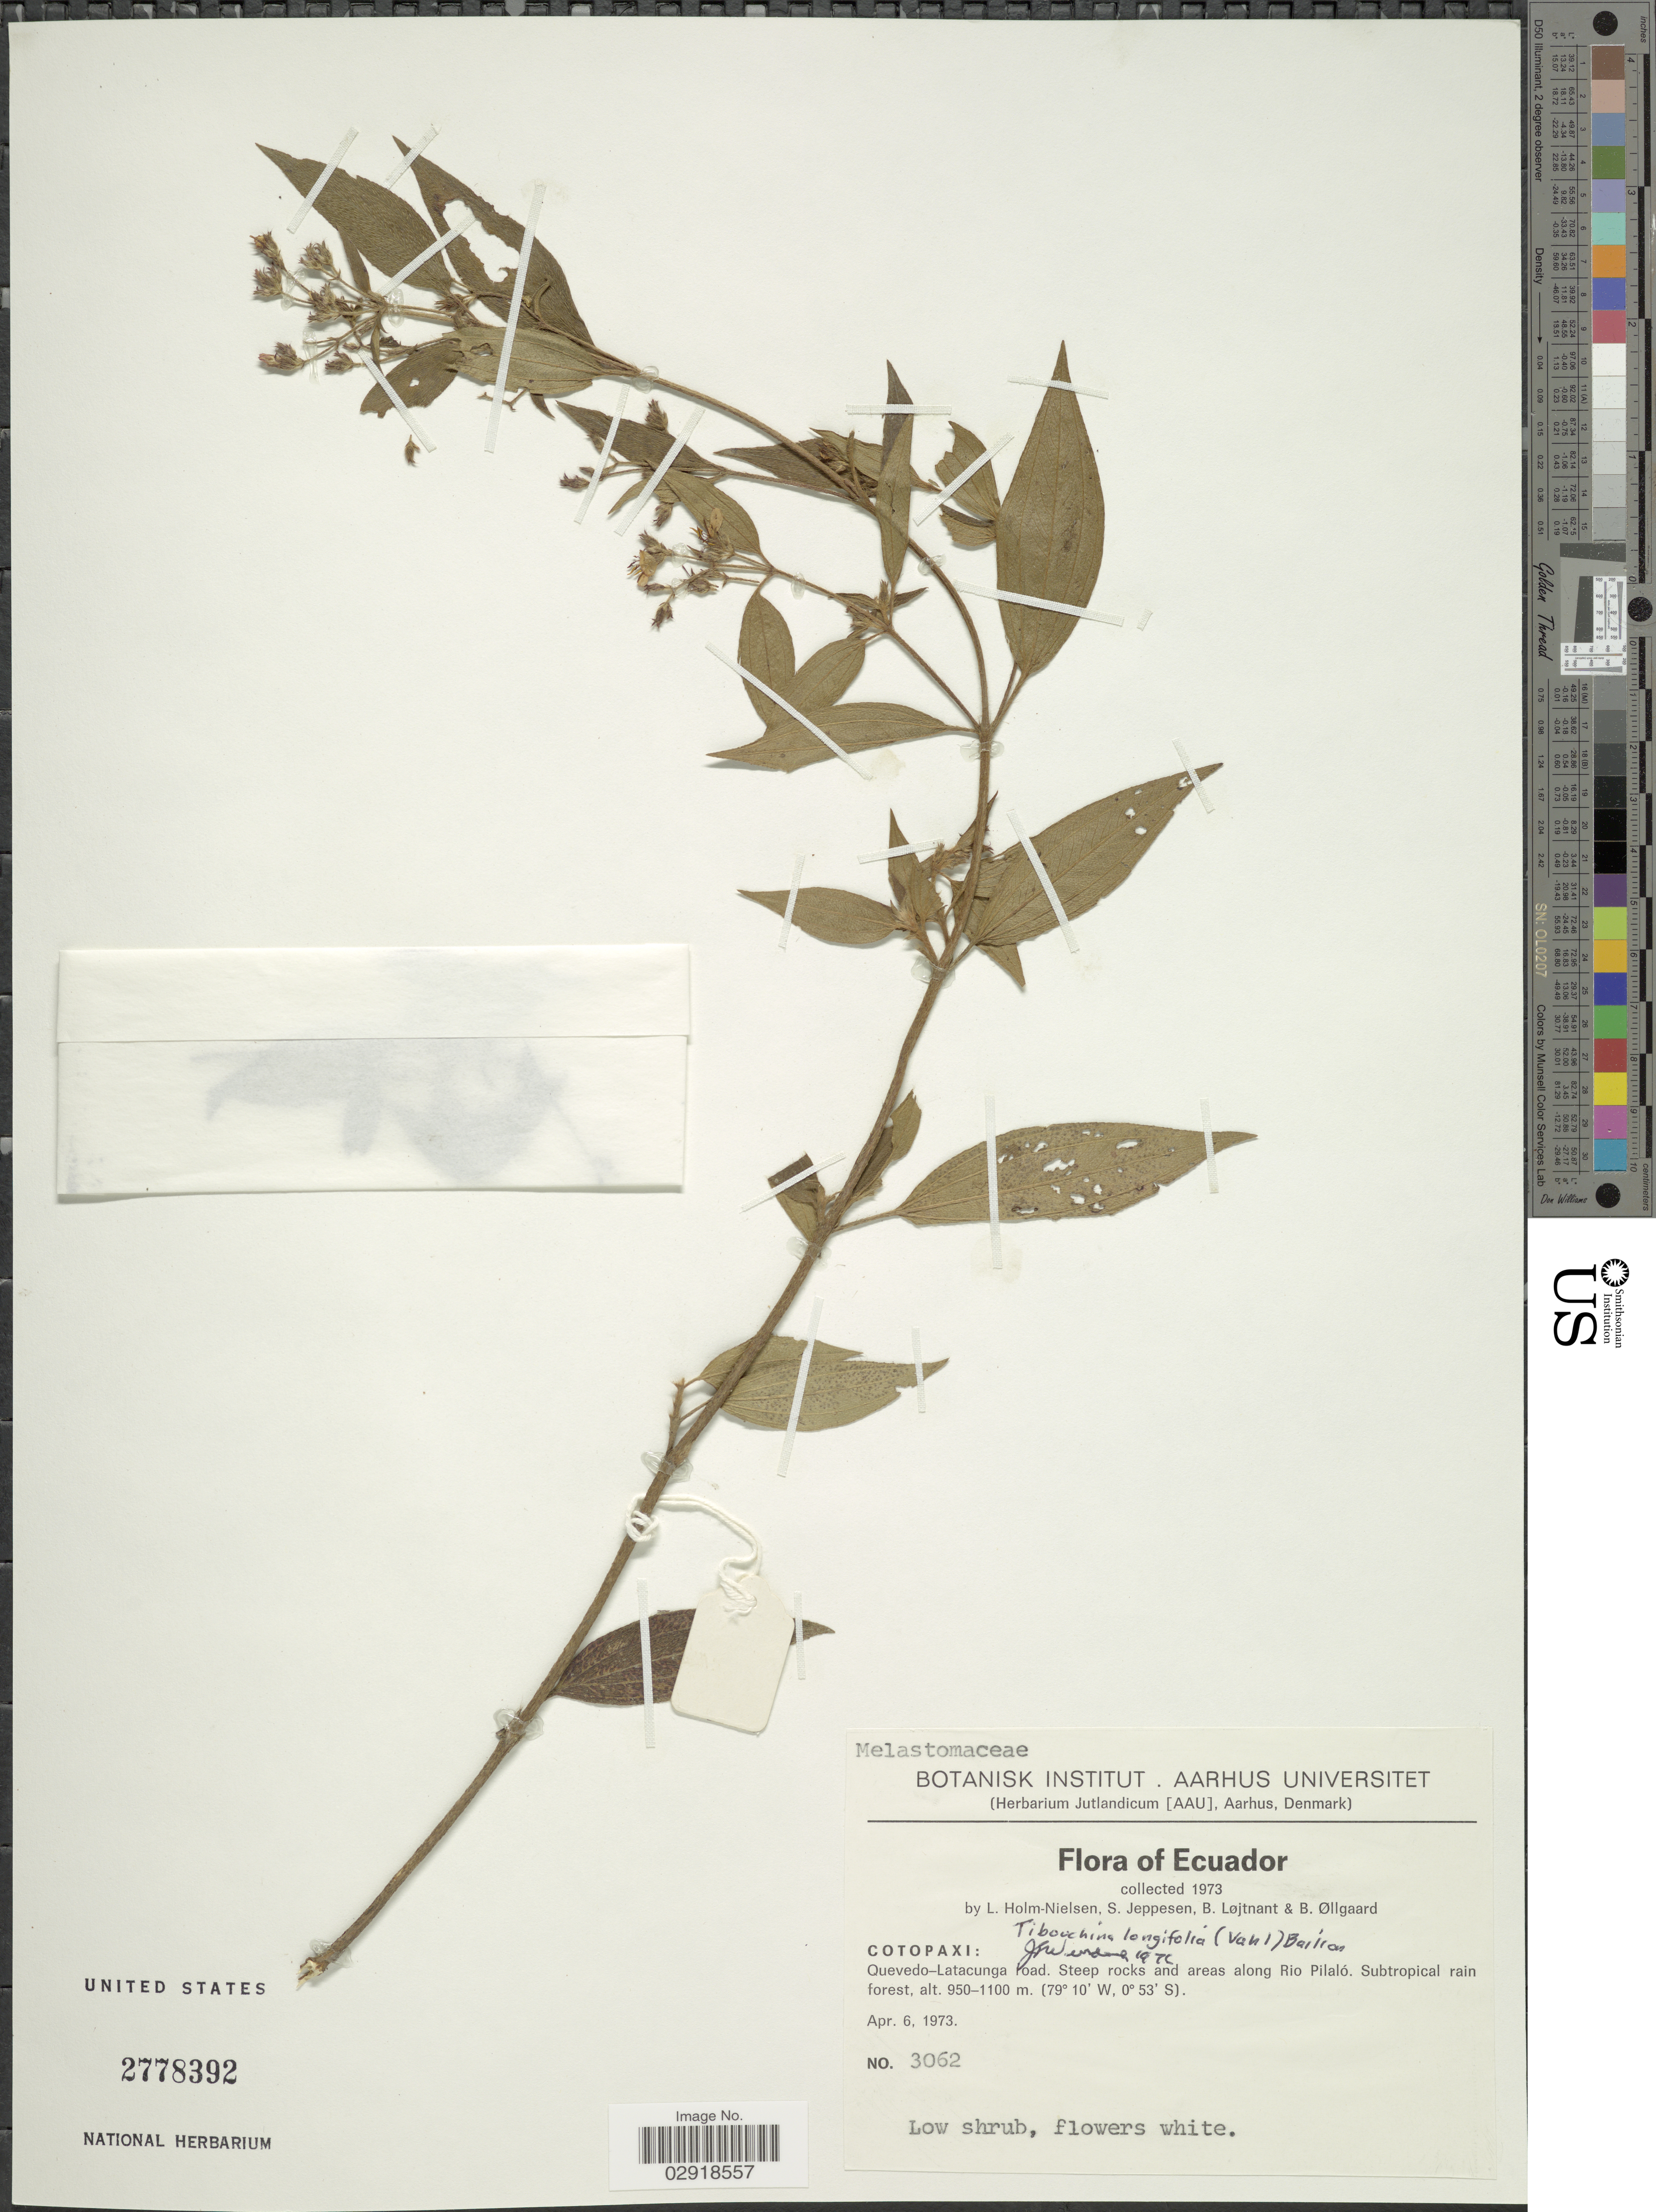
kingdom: Plantae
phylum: Tracheophyta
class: Magnoliopsida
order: Myrtales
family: Melastomataceae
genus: Chaetogastra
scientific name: Chaetogastra longifolia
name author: (Vahl) DC.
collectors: L. Holm-Nielsen, S. Jeppesen, B. Löjtnant & B. Øllgaard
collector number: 3062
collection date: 1973-04-06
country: Ecuador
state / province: Cotopaxi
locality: Quevedo-Latacunga road. Steep rocks and areas along Rio Pilaló. Subtropical rain forest.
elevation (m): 950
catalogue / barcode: US 2778392